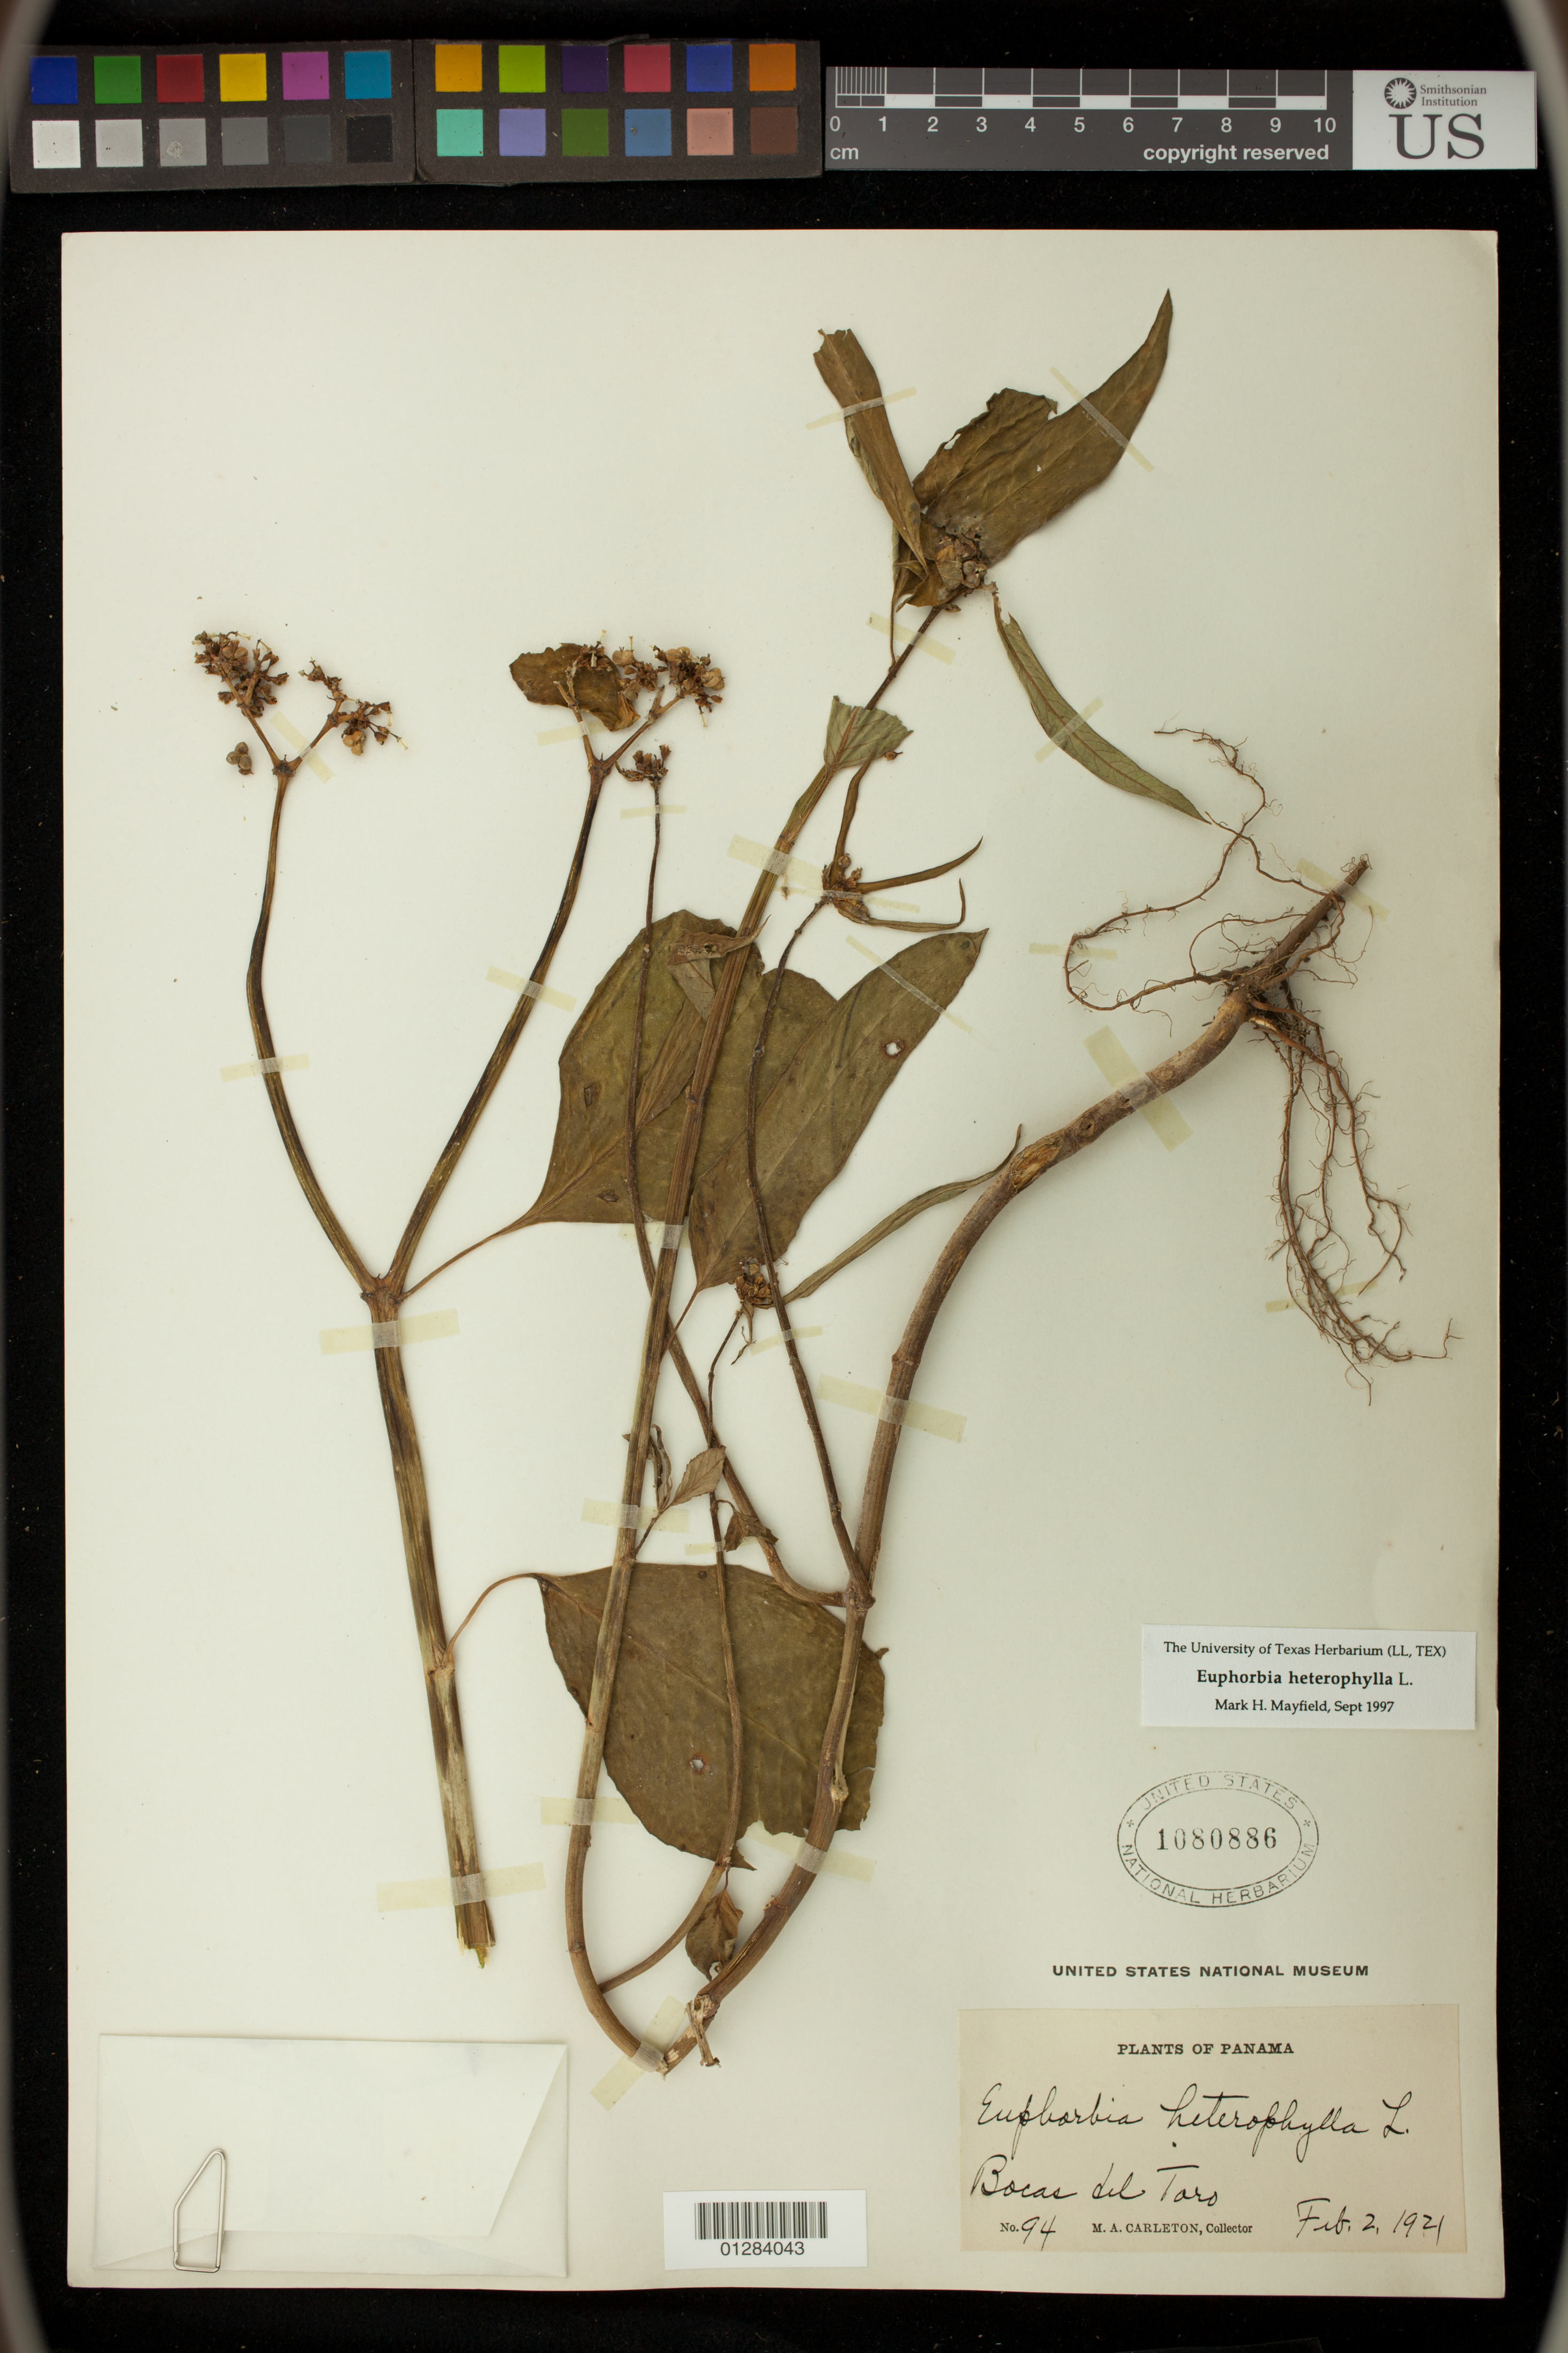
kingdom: Plantae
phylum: Tracheophyta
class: Magnoliopsida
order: Malpighiales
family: Euphorbiaceae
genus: Euphorbia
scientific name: Euphorbia heterophylla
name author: L.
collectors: M. A. Carleton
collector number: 94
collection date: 1921-02-02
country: Panama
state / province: Bocas del Toro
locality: Bocas del Toro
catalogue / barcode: US 1080886